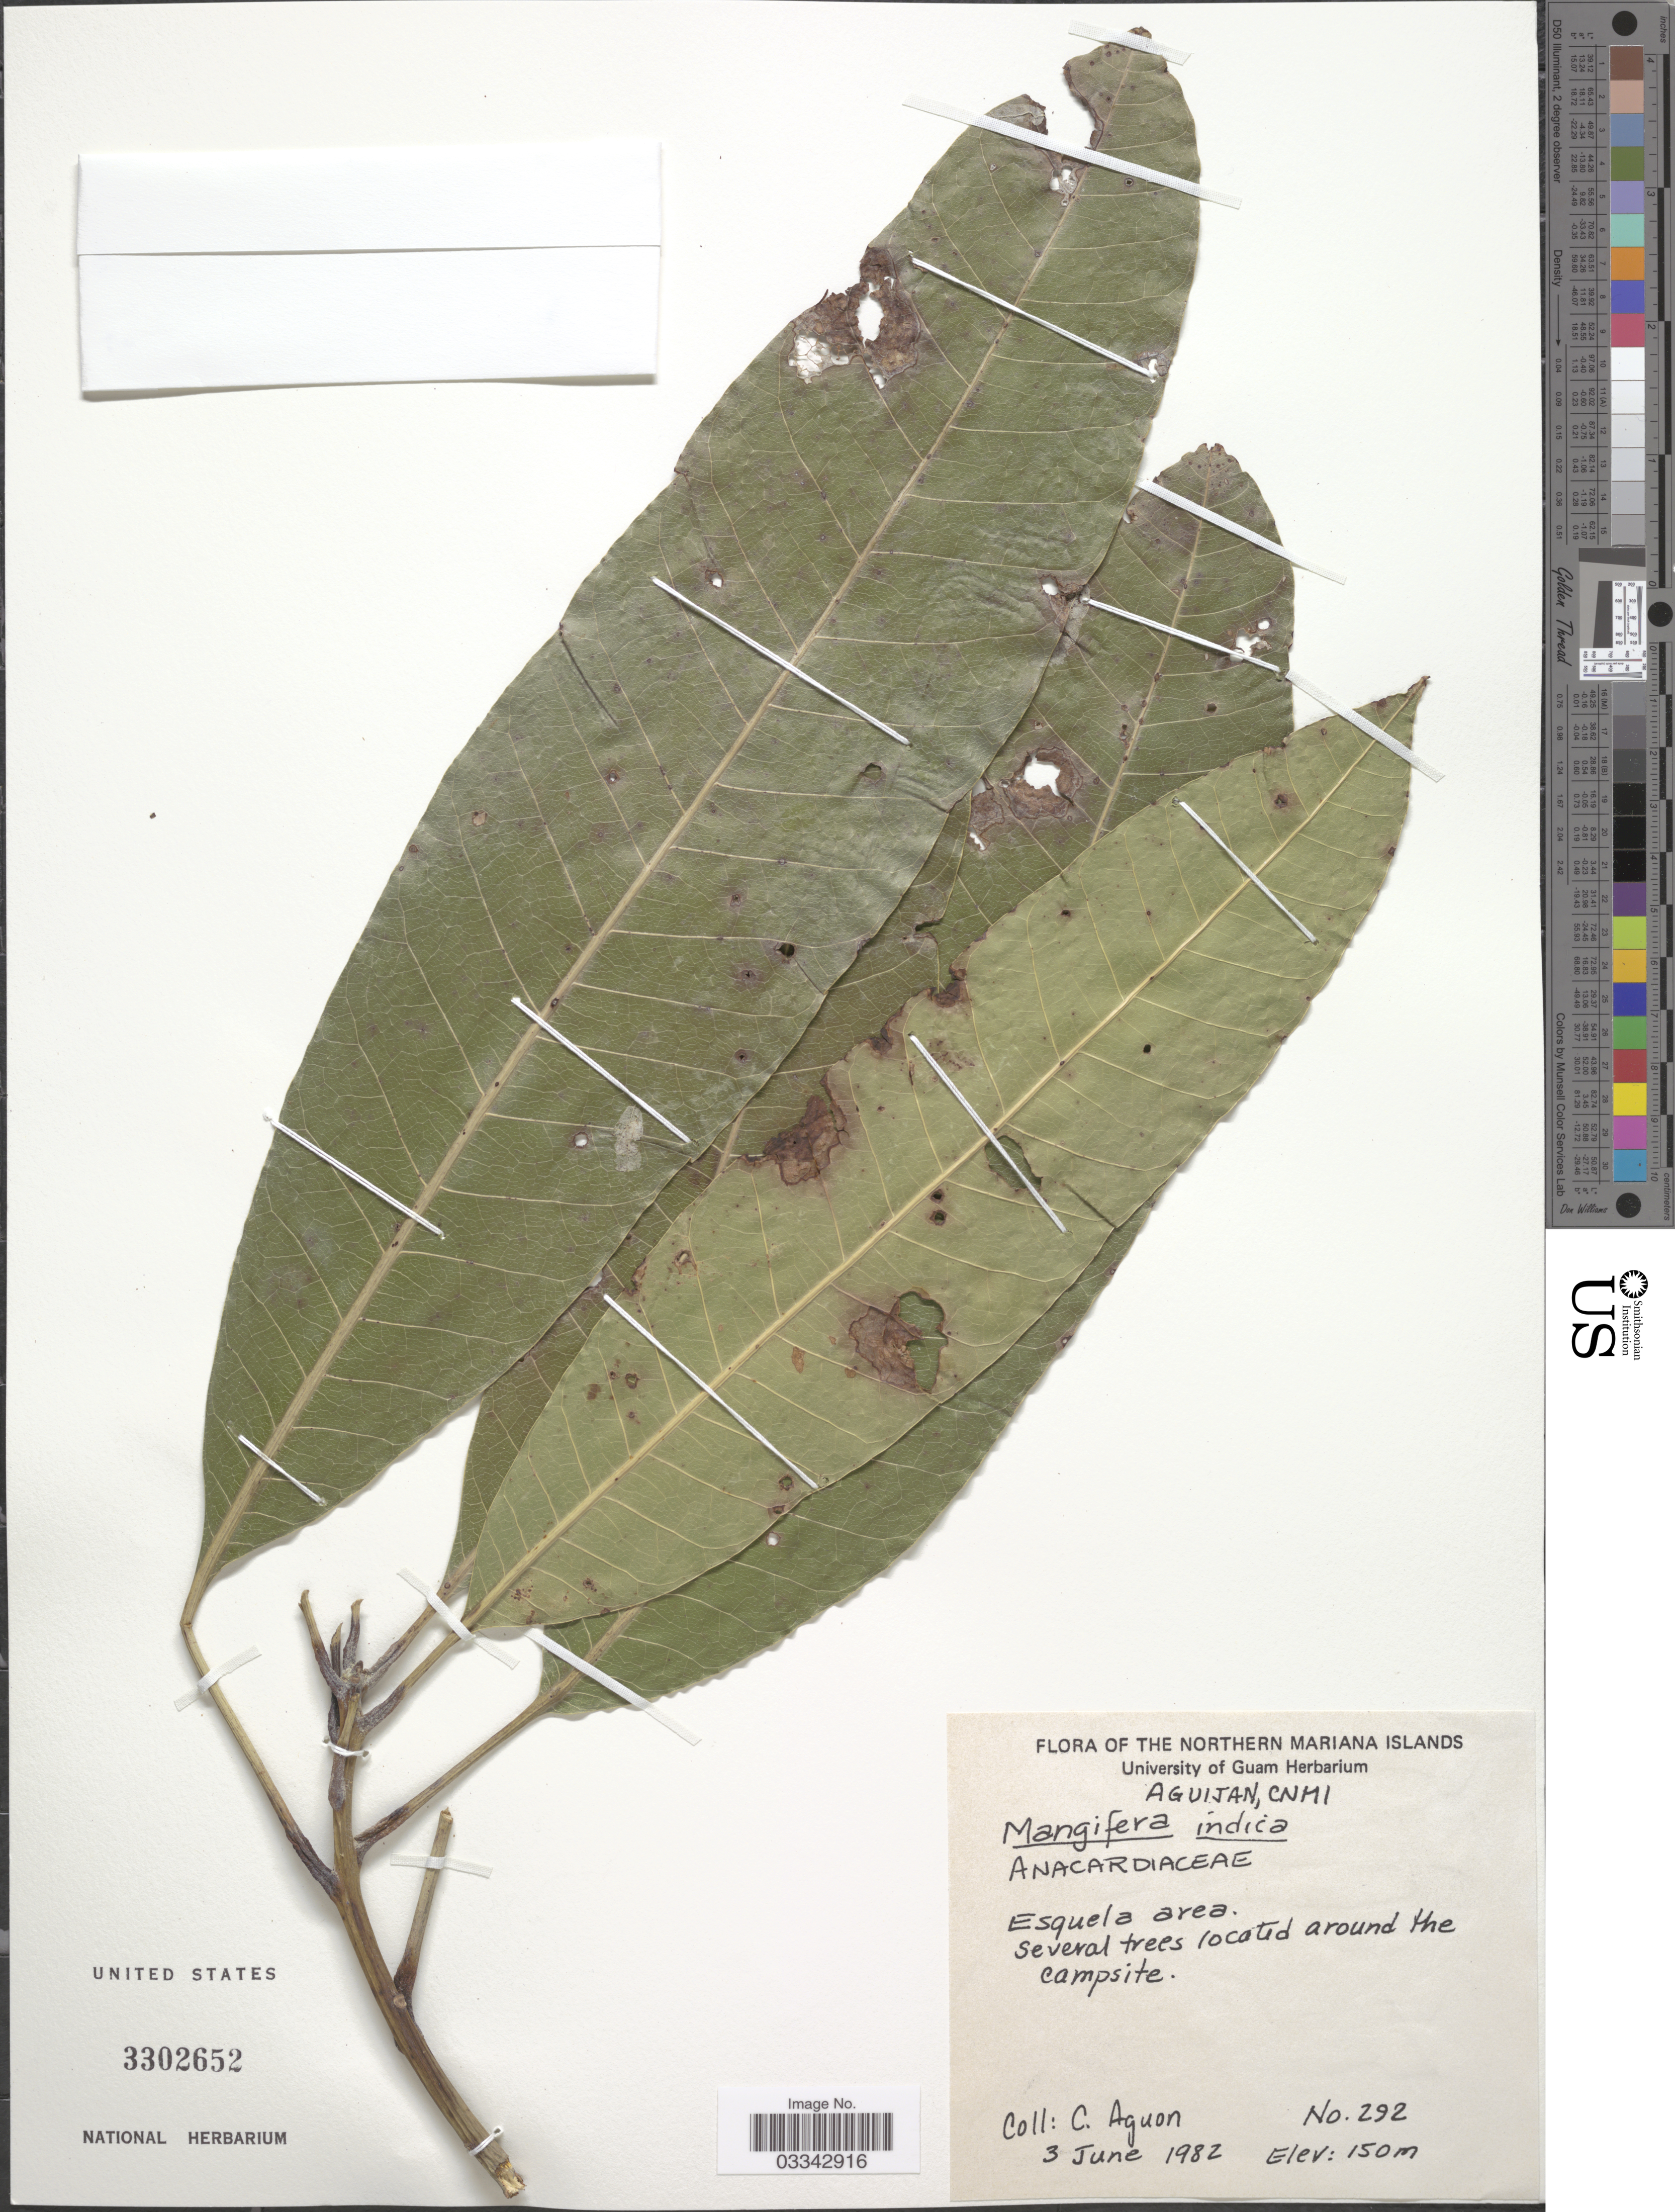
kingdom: Plantae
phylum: Tracheophyta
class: Magnoliopsida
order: Sapindales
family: Anacardiaceae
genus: Mangifera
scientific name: Mangifera indica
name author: L.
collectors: C. Aguon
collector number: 292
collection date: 1982-06-03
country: Northern Mariana Islands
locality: The Northern Mariana Islands. Aguijan, CNMI. Esquela area. Several trees located around the campsite.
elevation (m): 150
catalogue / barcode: US 3302652